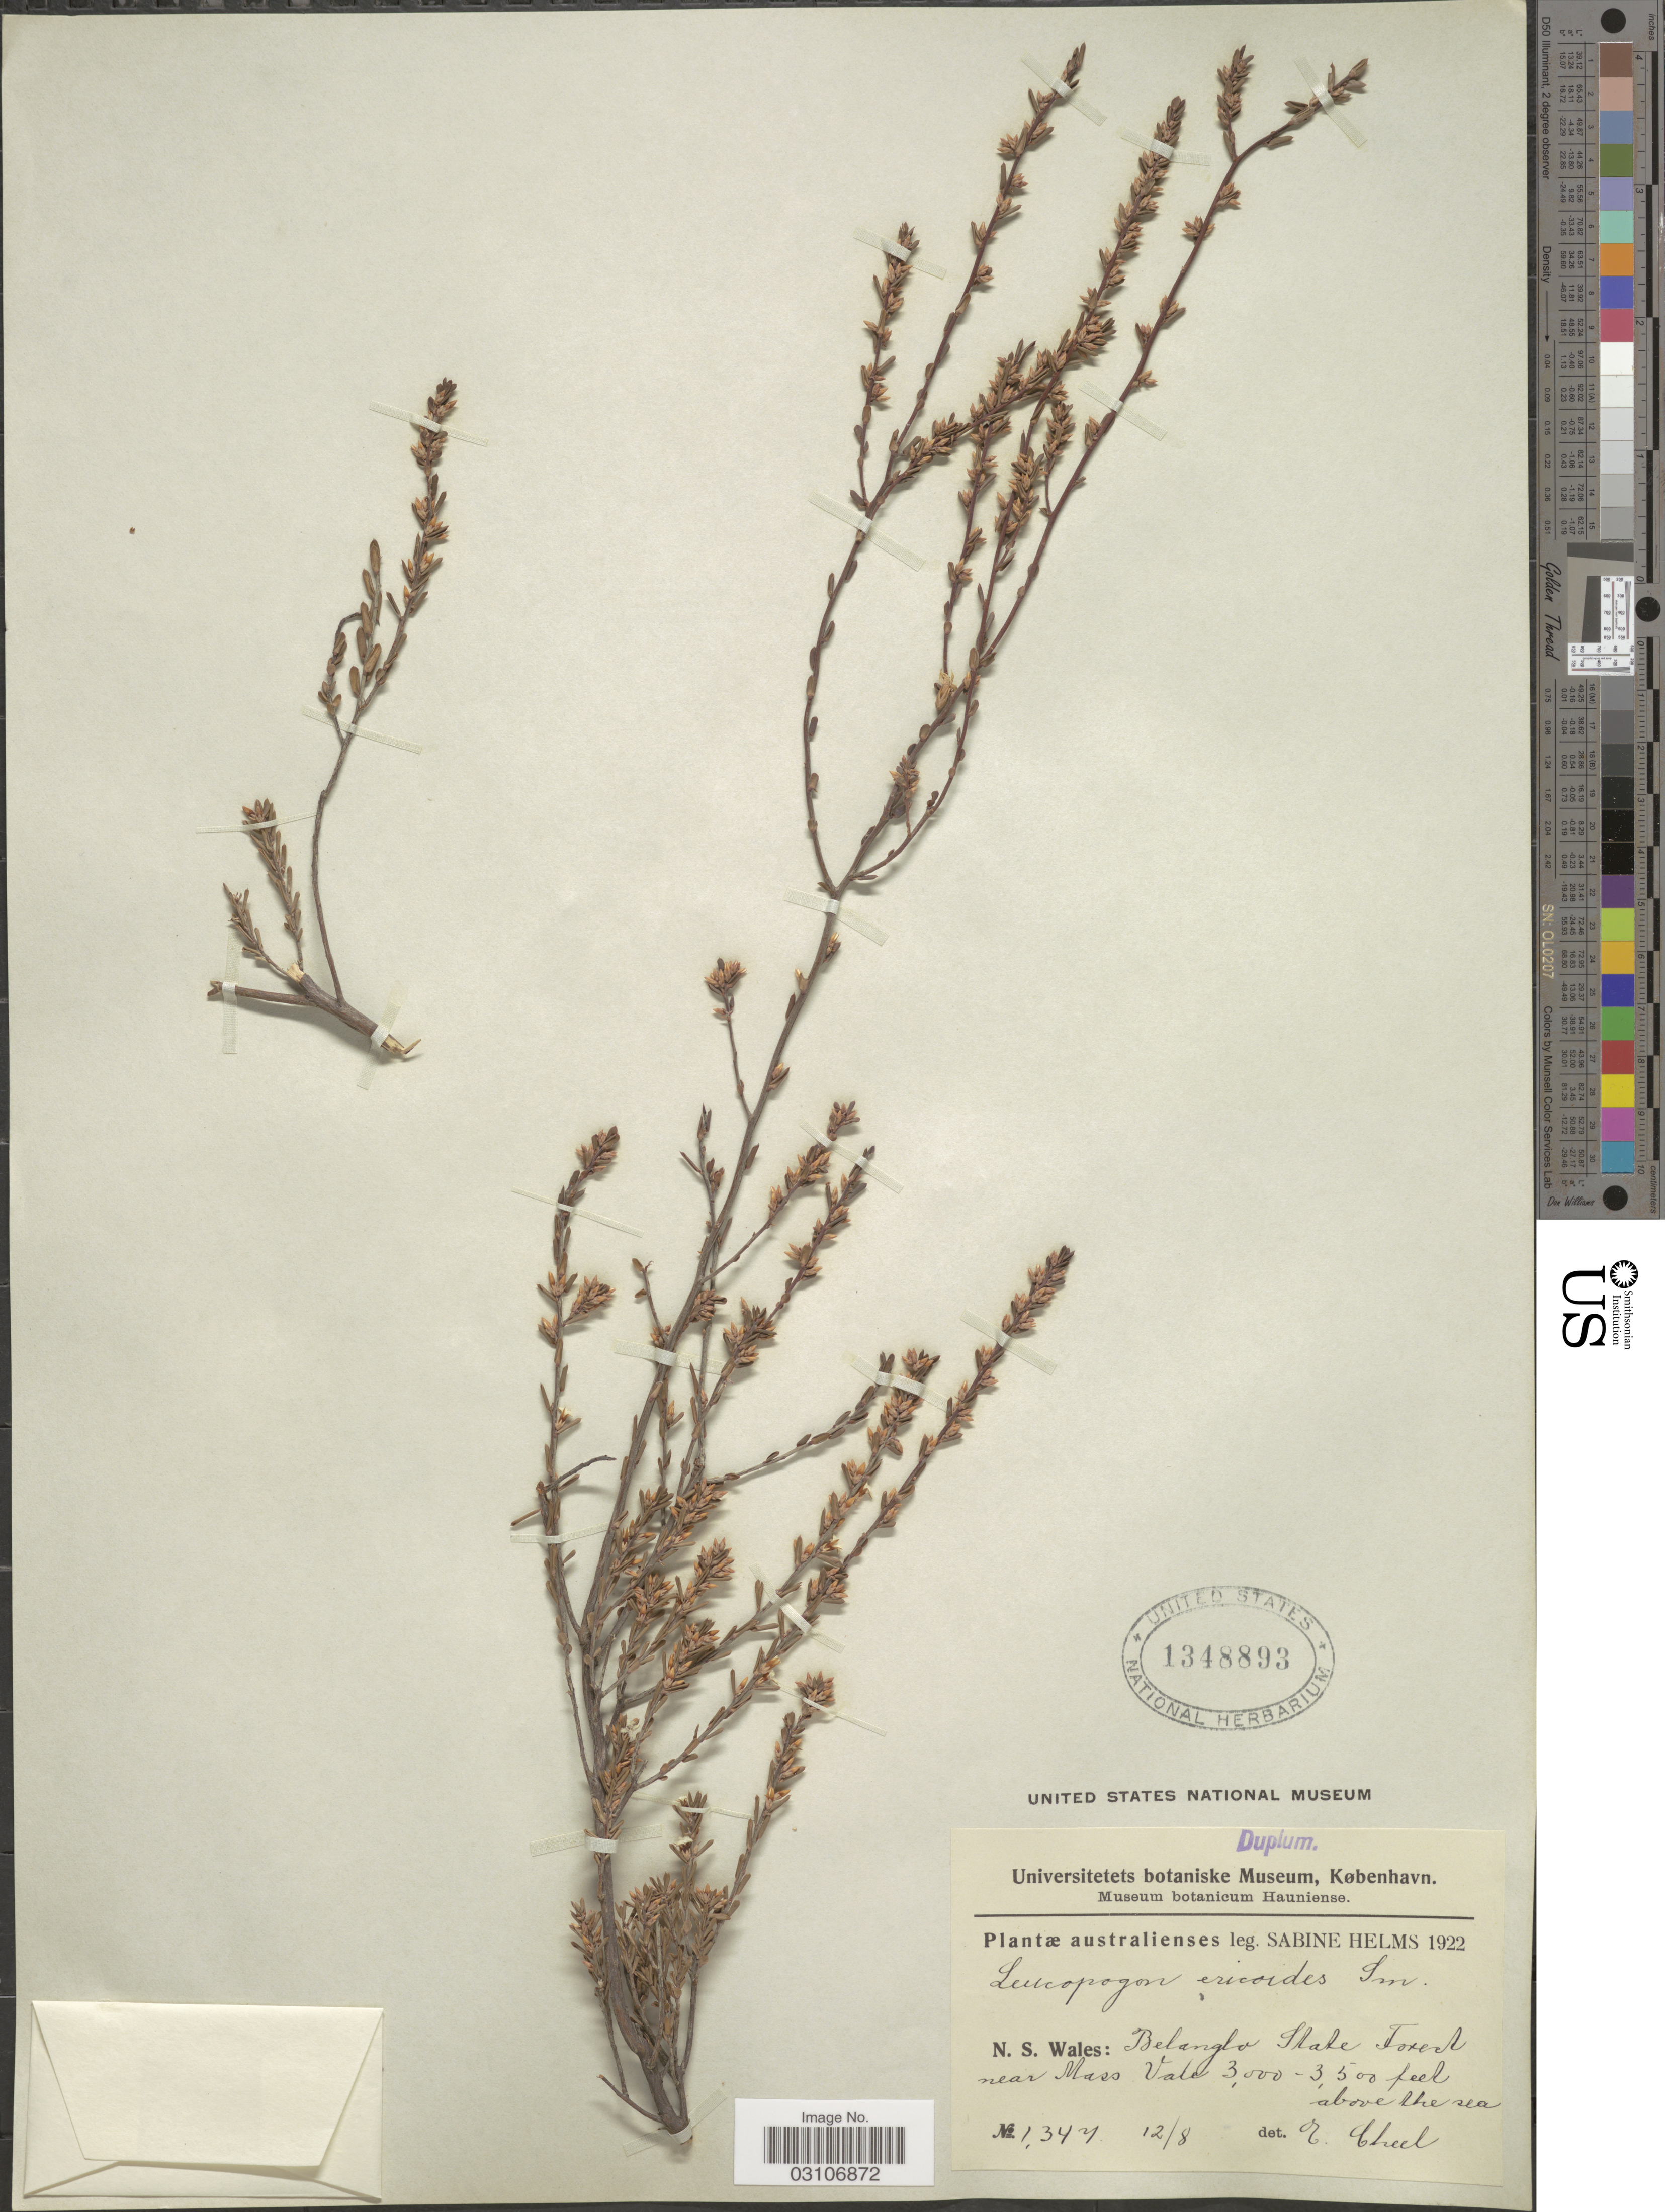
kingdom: Plantae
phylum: Tracheophyta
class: Magnoliopsida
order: Ericales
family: Ericaceae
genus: Leucopogon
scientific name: Leucopogon ericoides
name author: R. Br.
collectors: S. Helms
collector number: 1347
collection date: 1922-08-12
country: Australia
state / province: New South Wales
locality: N. S. Wales: Belanglo State Forest near Moss Vale.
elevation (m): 914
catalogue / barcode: US 1348893